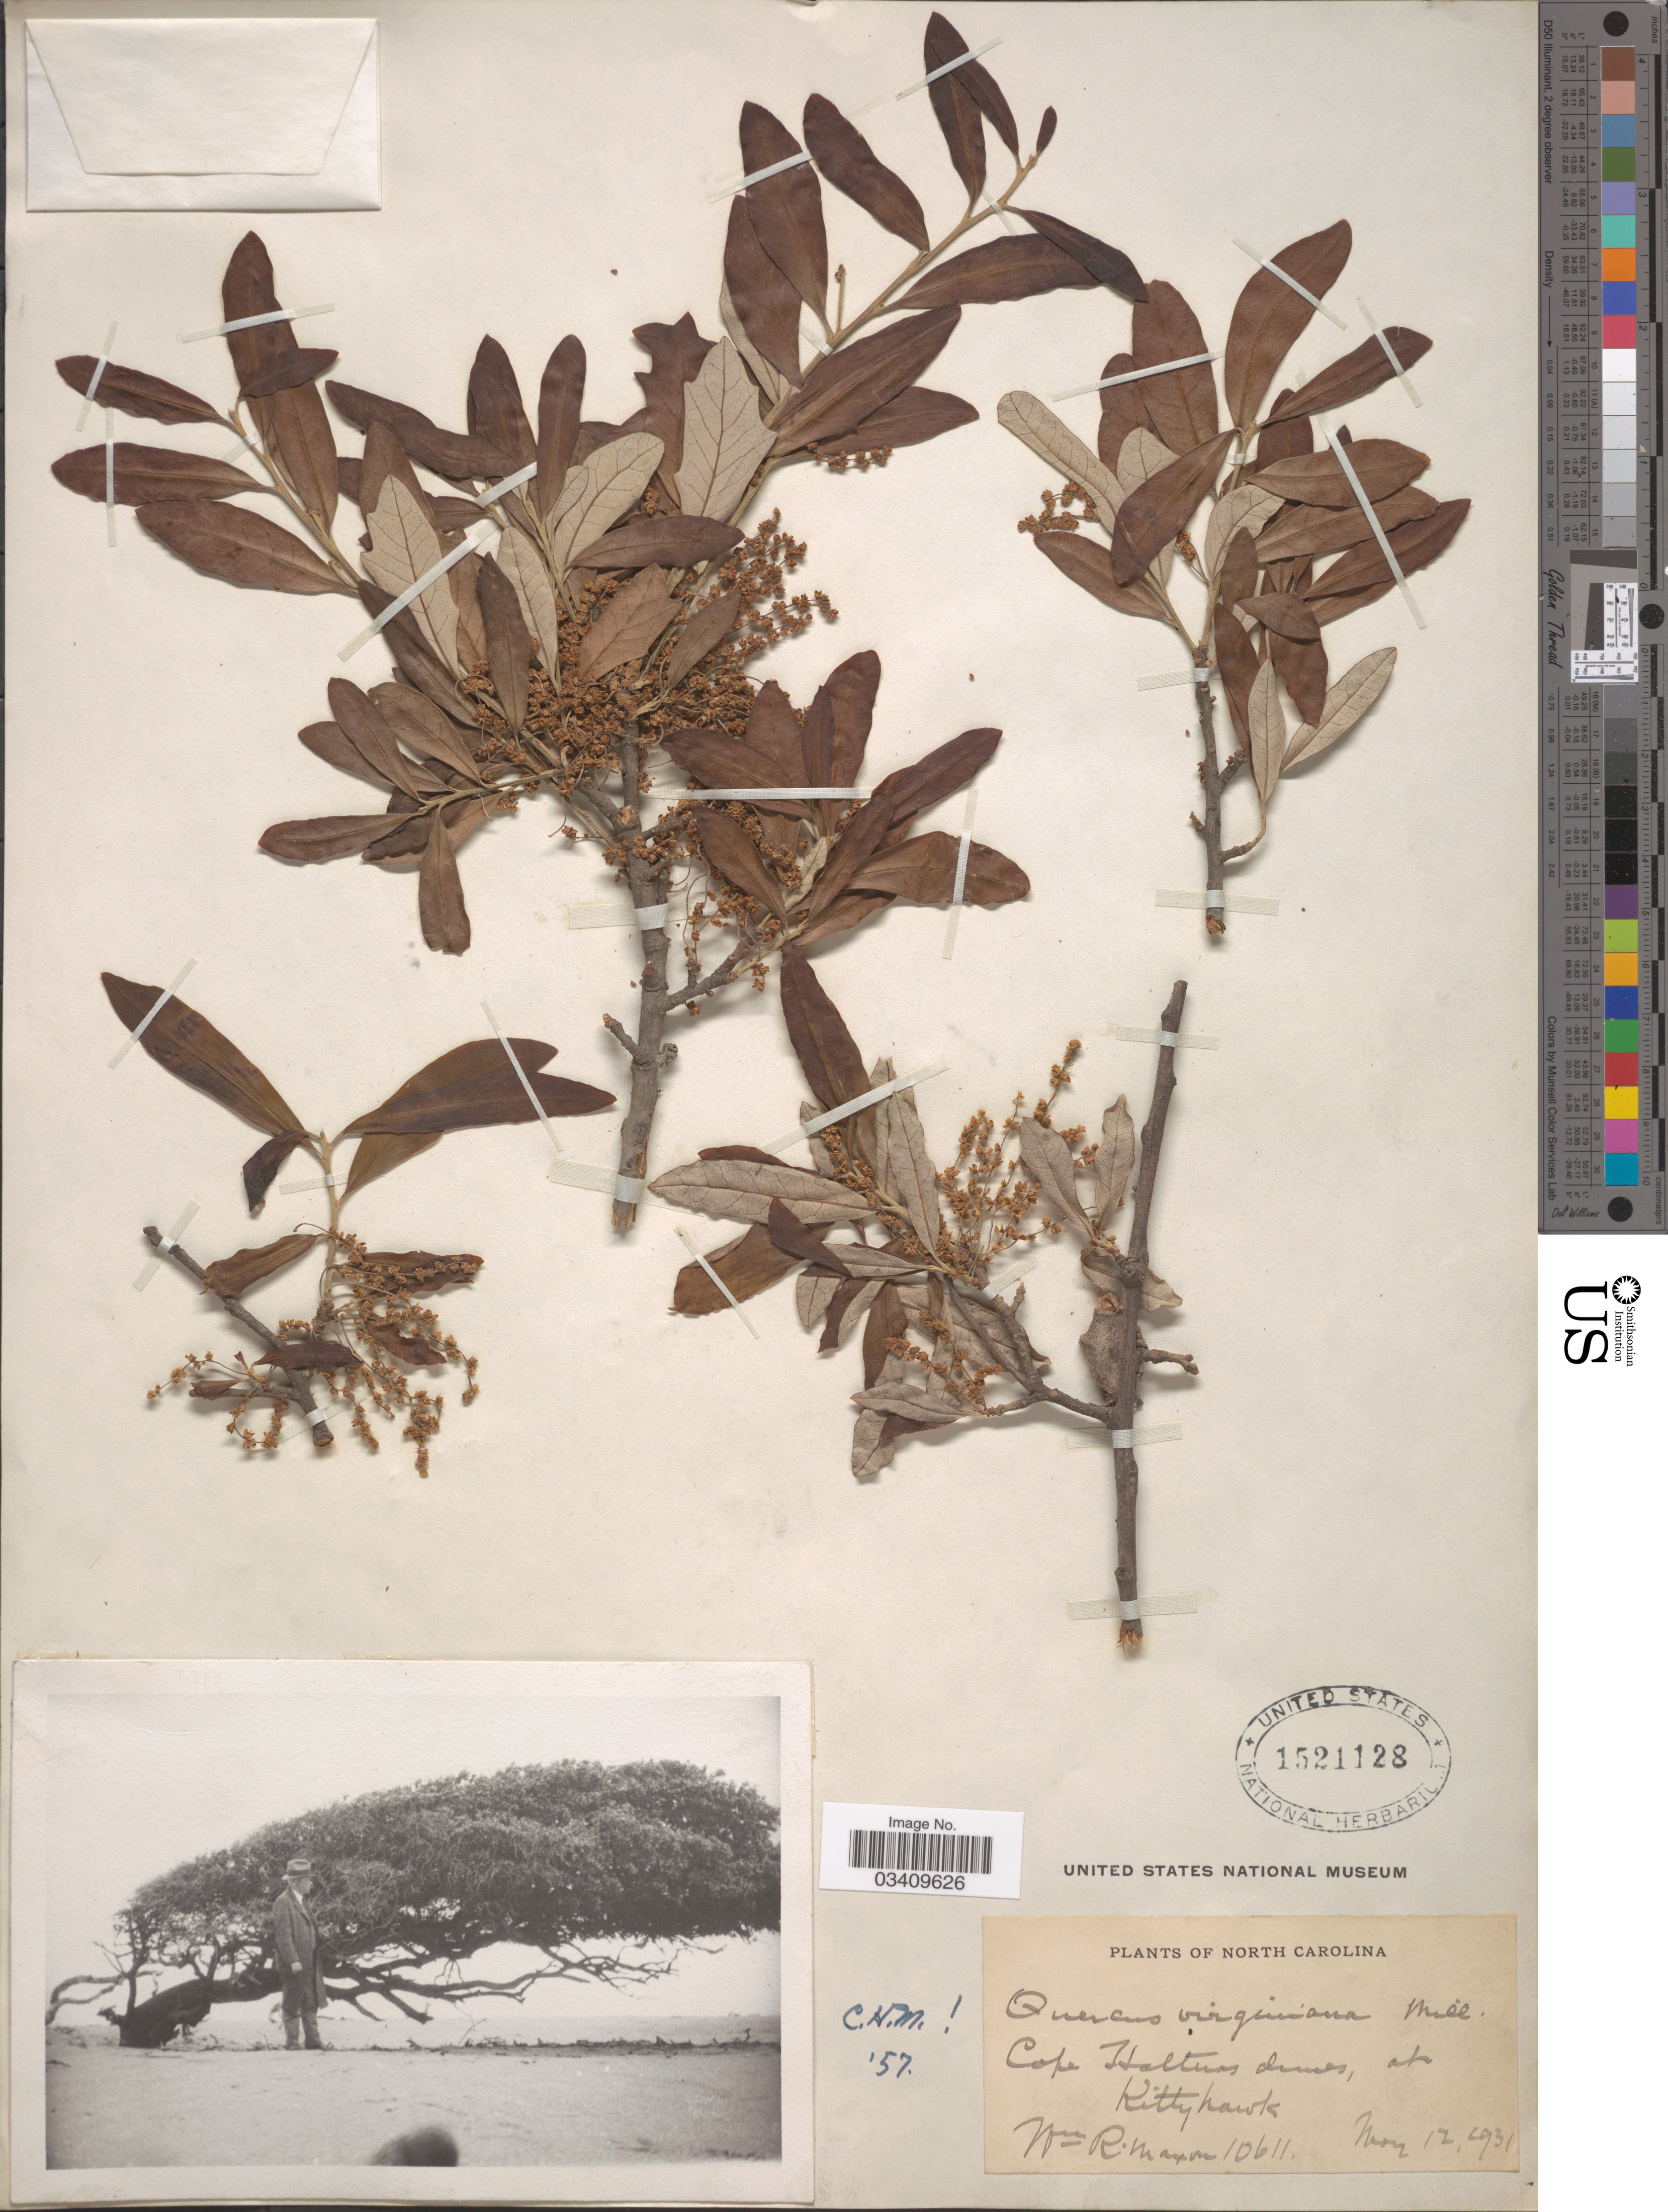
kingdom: Plantae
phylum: Tracheophyta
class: Magnoliopsida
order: Fagales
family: Fagaceae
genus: Quercus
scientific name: Quercus virginiana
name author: Mill.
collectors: W. R. Maxon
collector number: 10611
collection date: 1931-05-12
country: United States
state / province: North Carolina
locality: Cape Hatteras dunes, at Kittyhawk.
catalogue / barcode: US 1521128